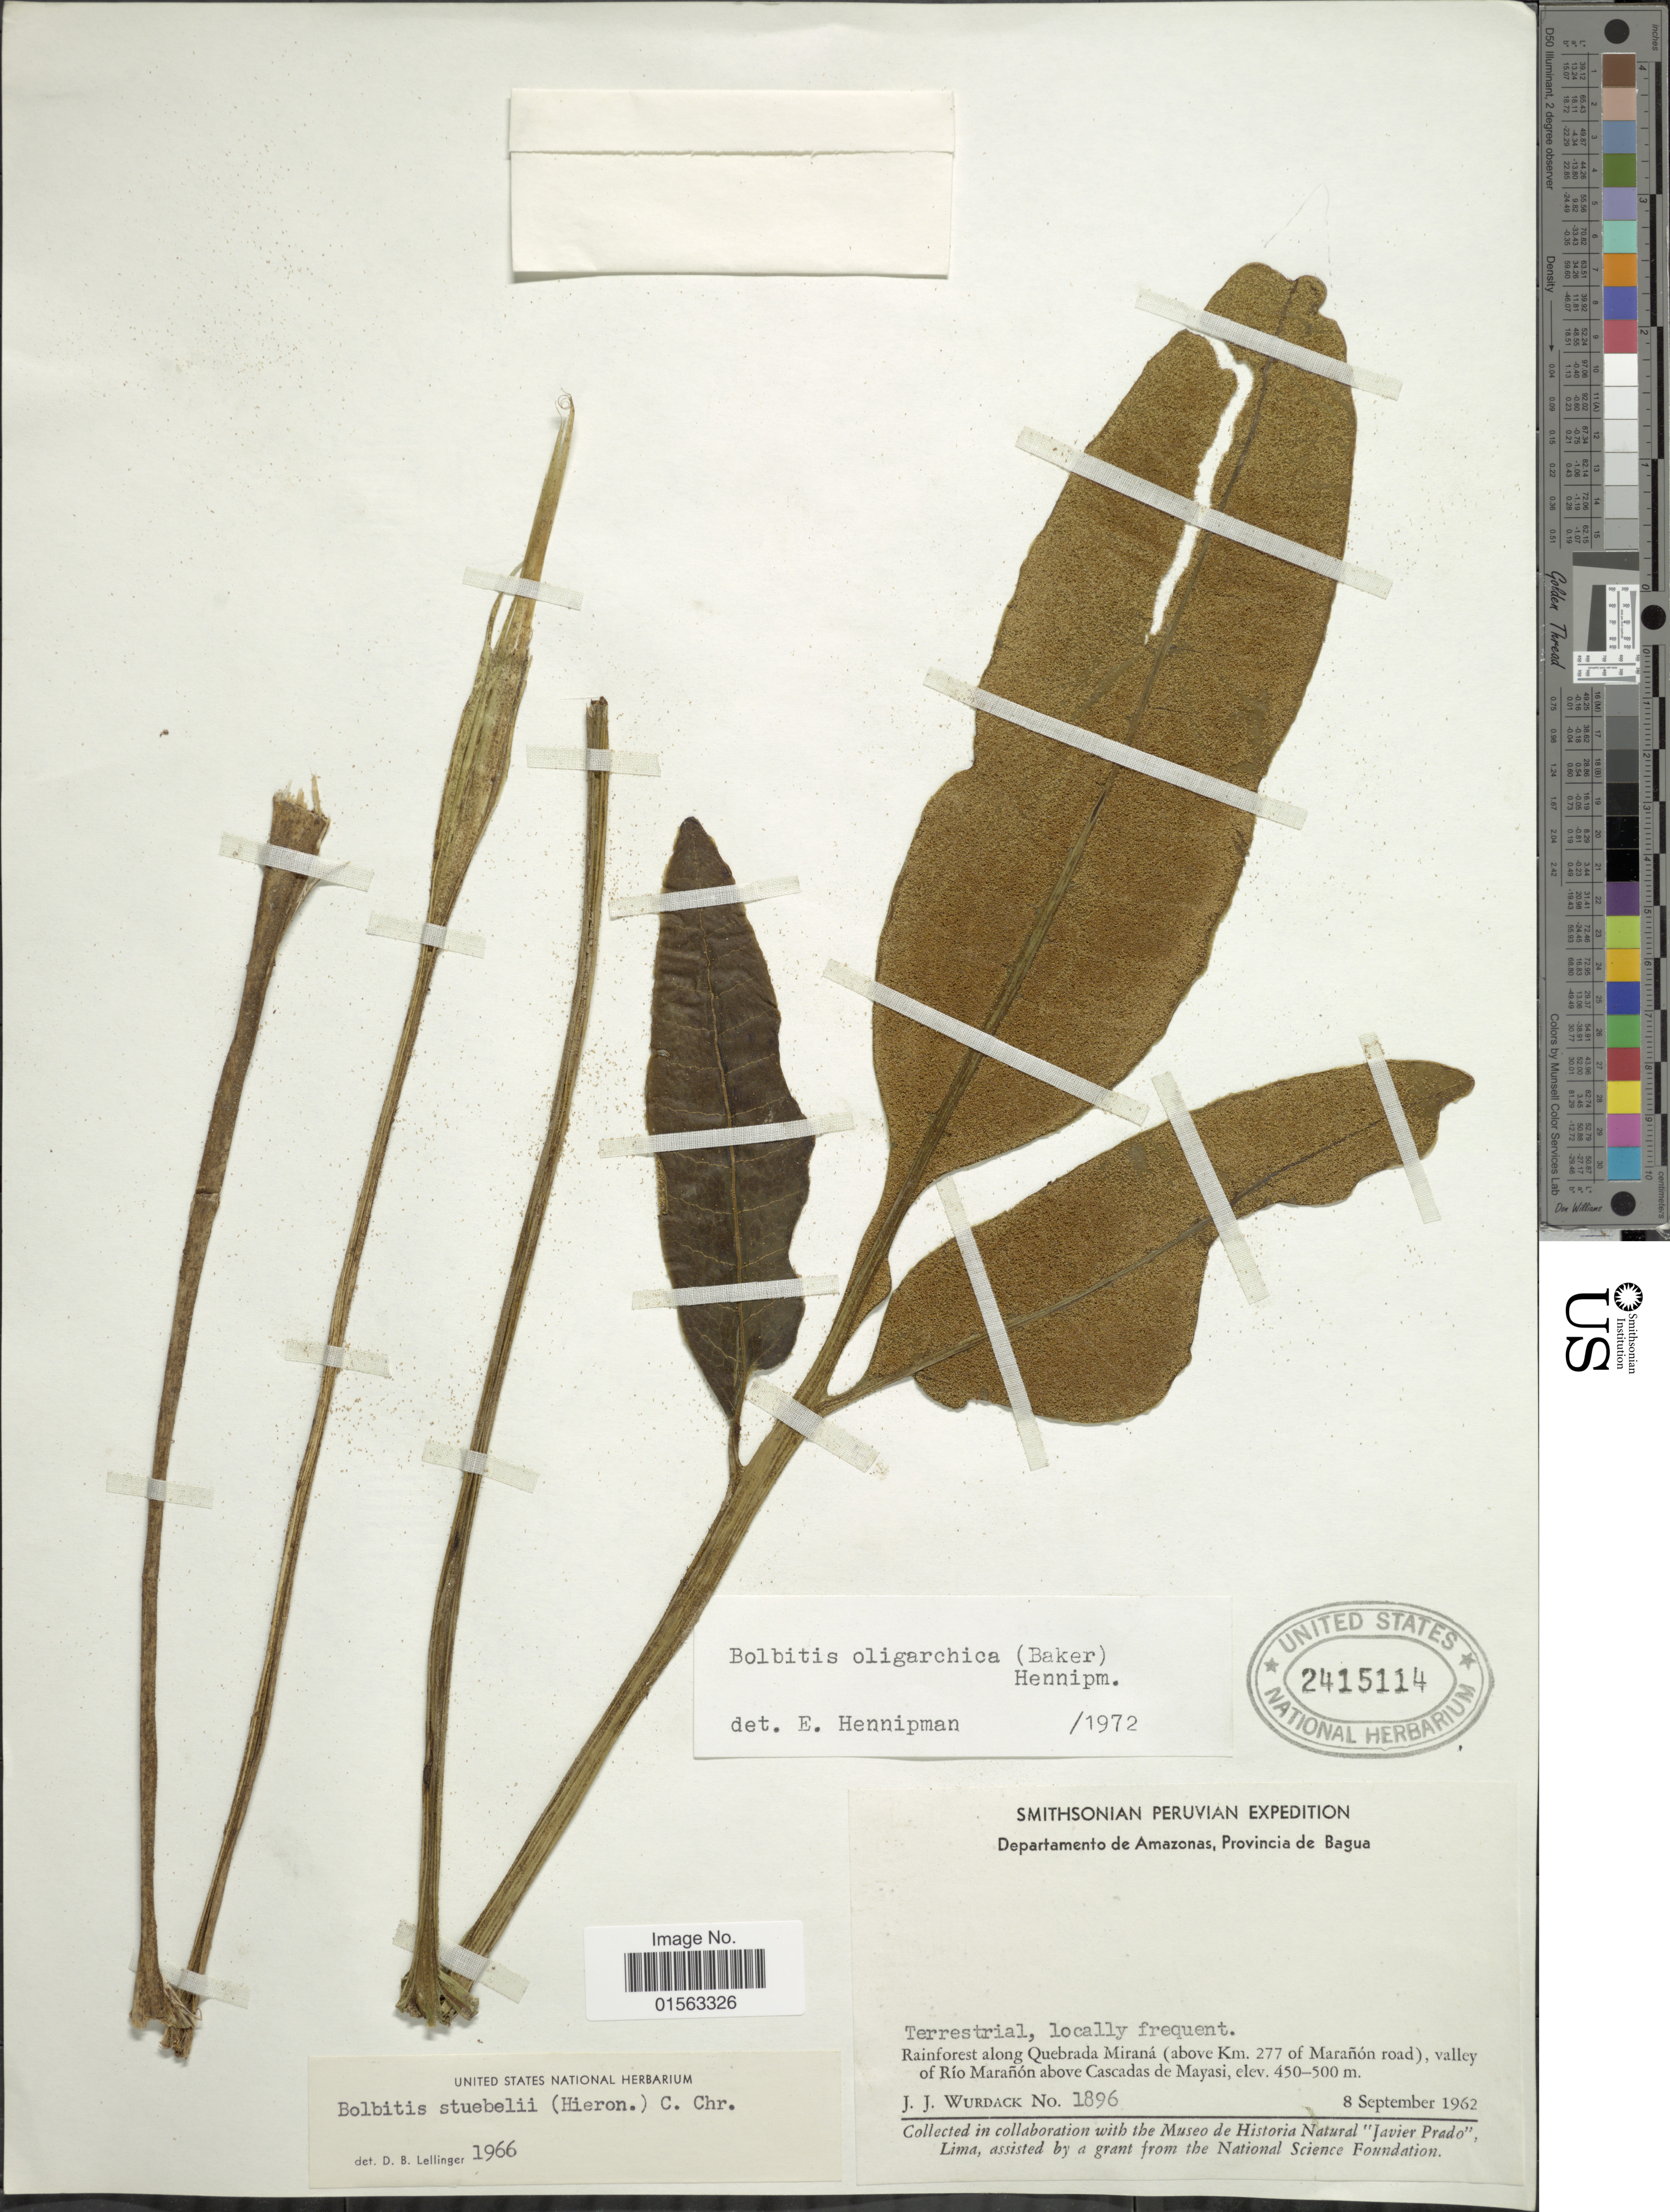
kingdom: Plantae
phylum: Tracheophyta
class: Polypodiopsida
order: Polypodiales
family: Dryopteridaceae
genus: Mickelia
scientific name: Mickelia oligarchica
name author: (Baker) R.C. Moran et al.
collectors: J. J. Wurdack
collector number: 1896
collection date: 1962-09-08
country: Peru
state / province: Amazonas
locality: Departamento de Amazonas, Provincia de Bagua, Rainforest along Quebrada Mirana (above Km. 277 of Maranon road), valley of Rio Maranon above Cascades de Mayasi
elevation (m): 450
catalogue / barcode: US 2415114